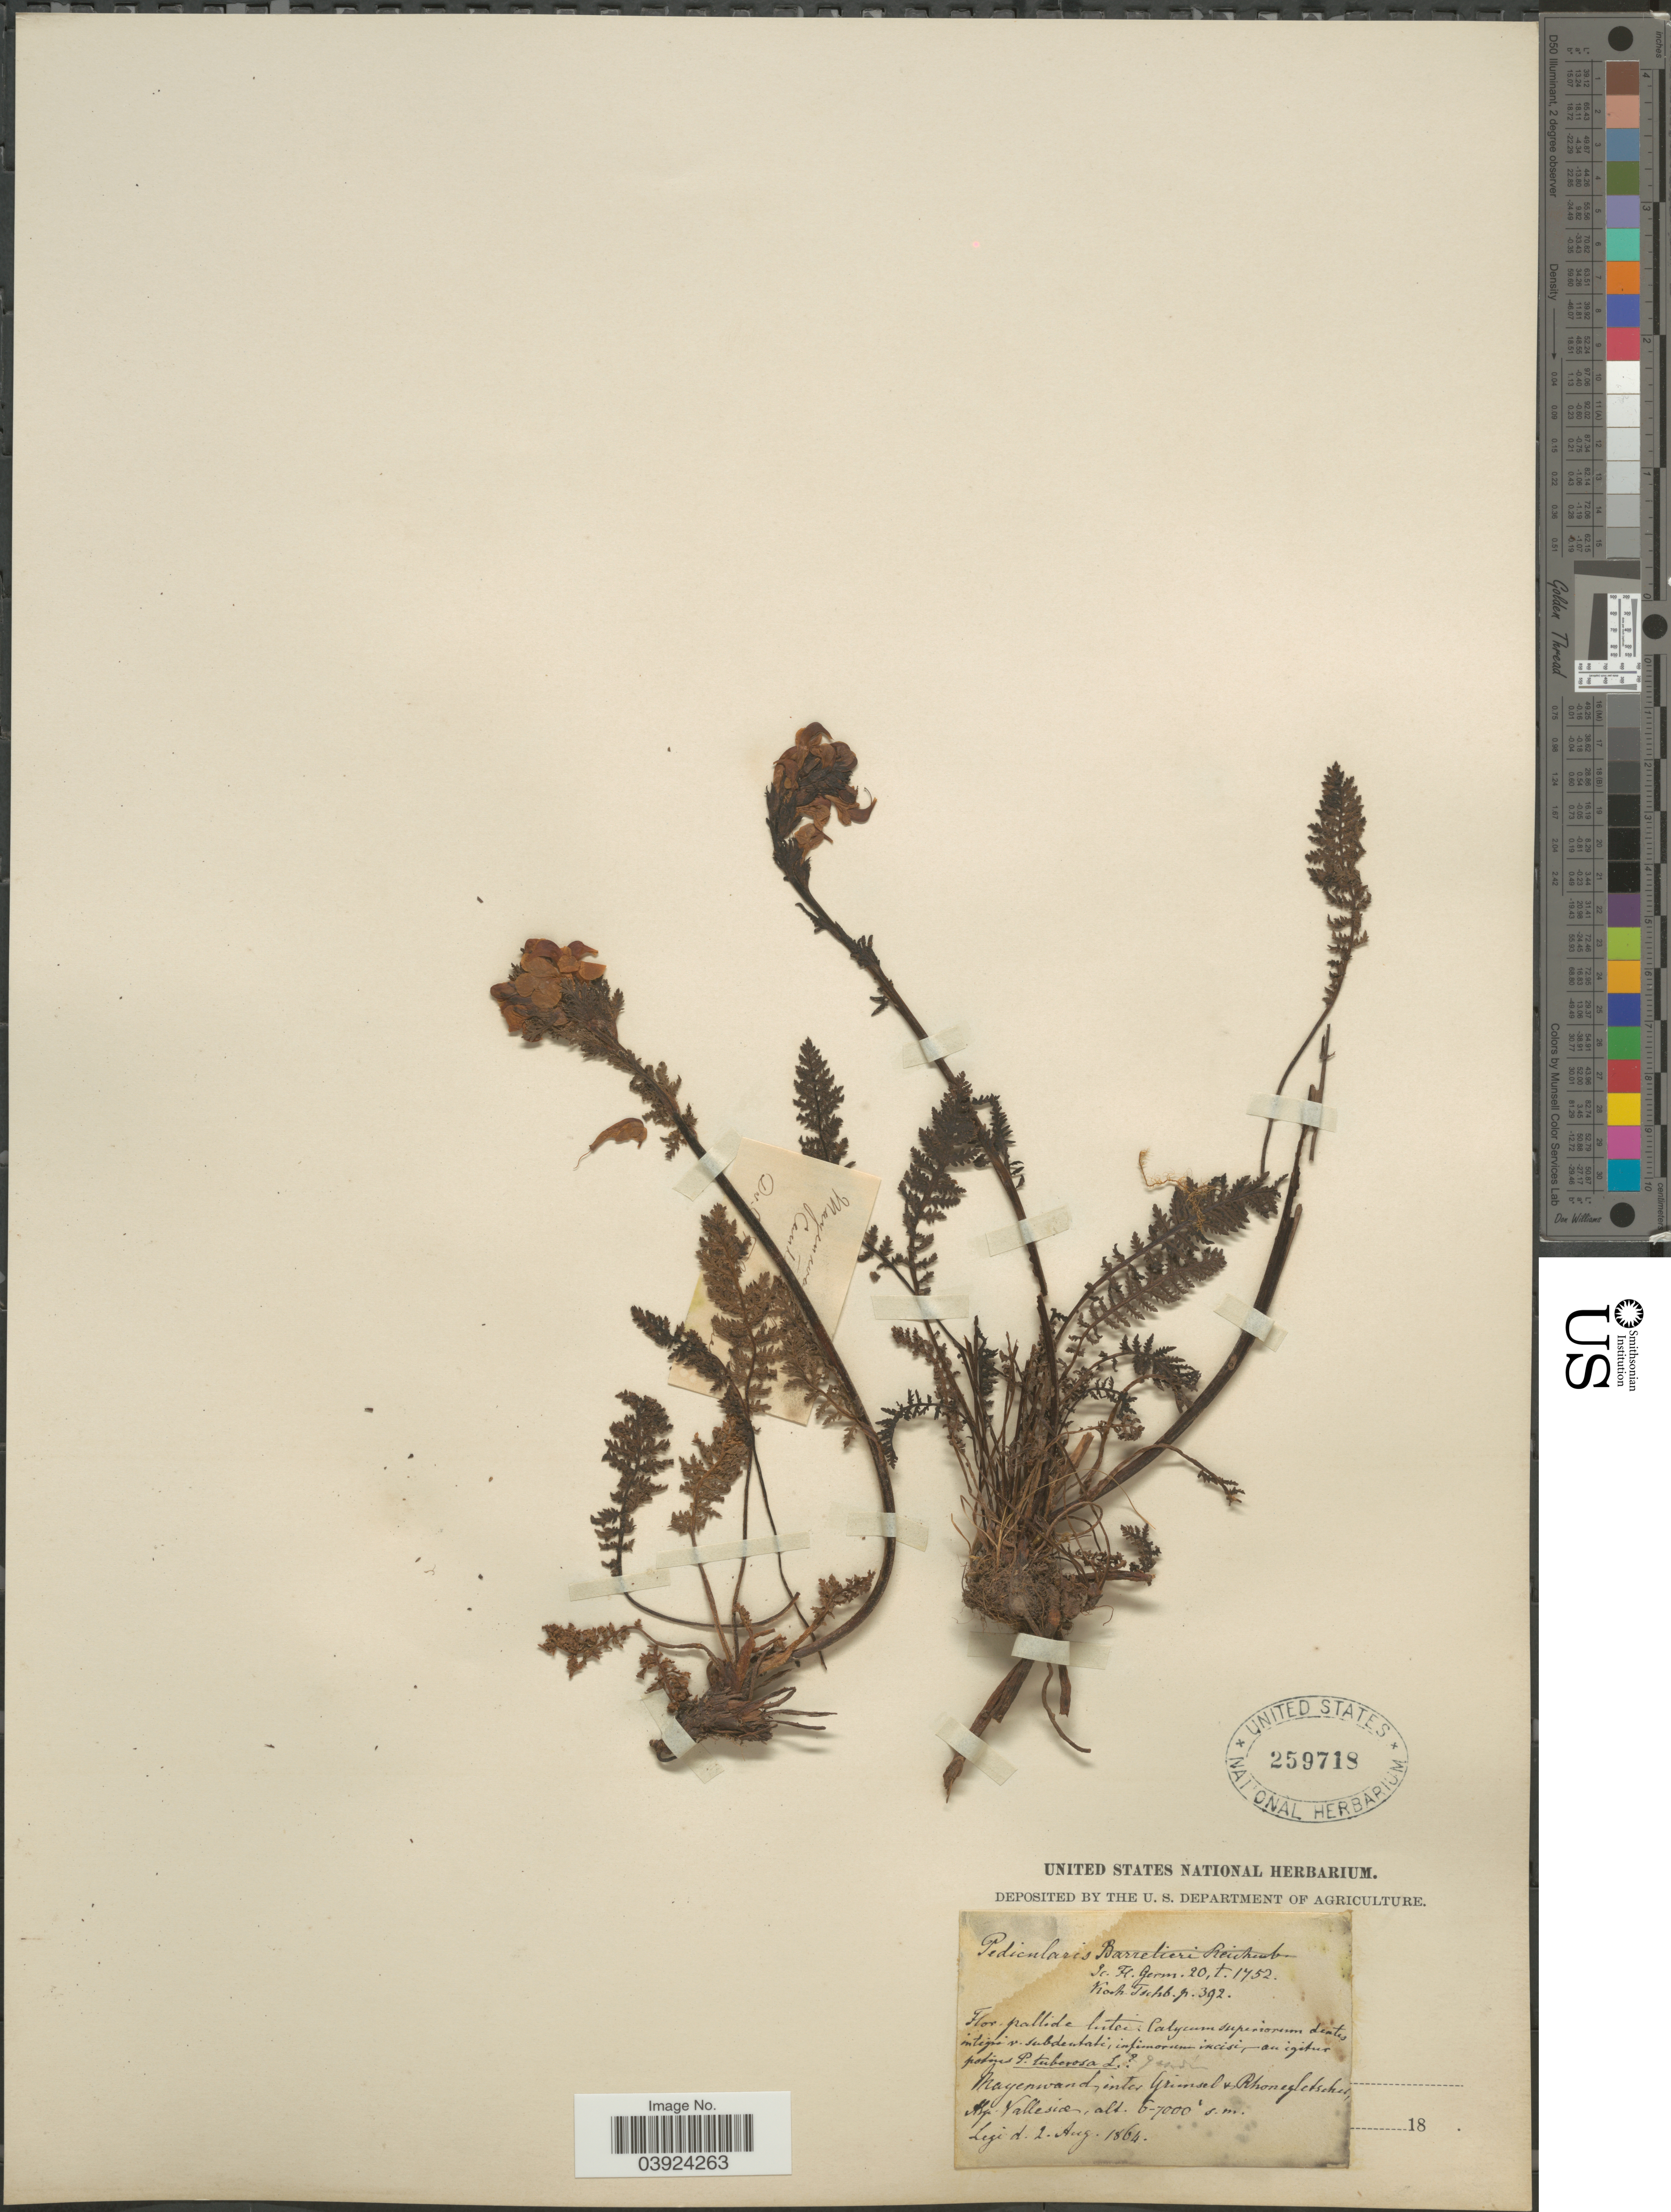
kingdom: Plantae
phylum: Tracheophyta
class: Magnoliopsida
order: Lamiales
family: Orobanchaceae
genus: Pedicularis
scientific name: Pedicularis sp.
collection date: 1864-08-02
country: Switzerland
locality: Mayerwand, inter Grinsel & Rhonegletscher, Alp. Vallesiæ.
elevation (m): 1829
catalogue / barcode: US 259718